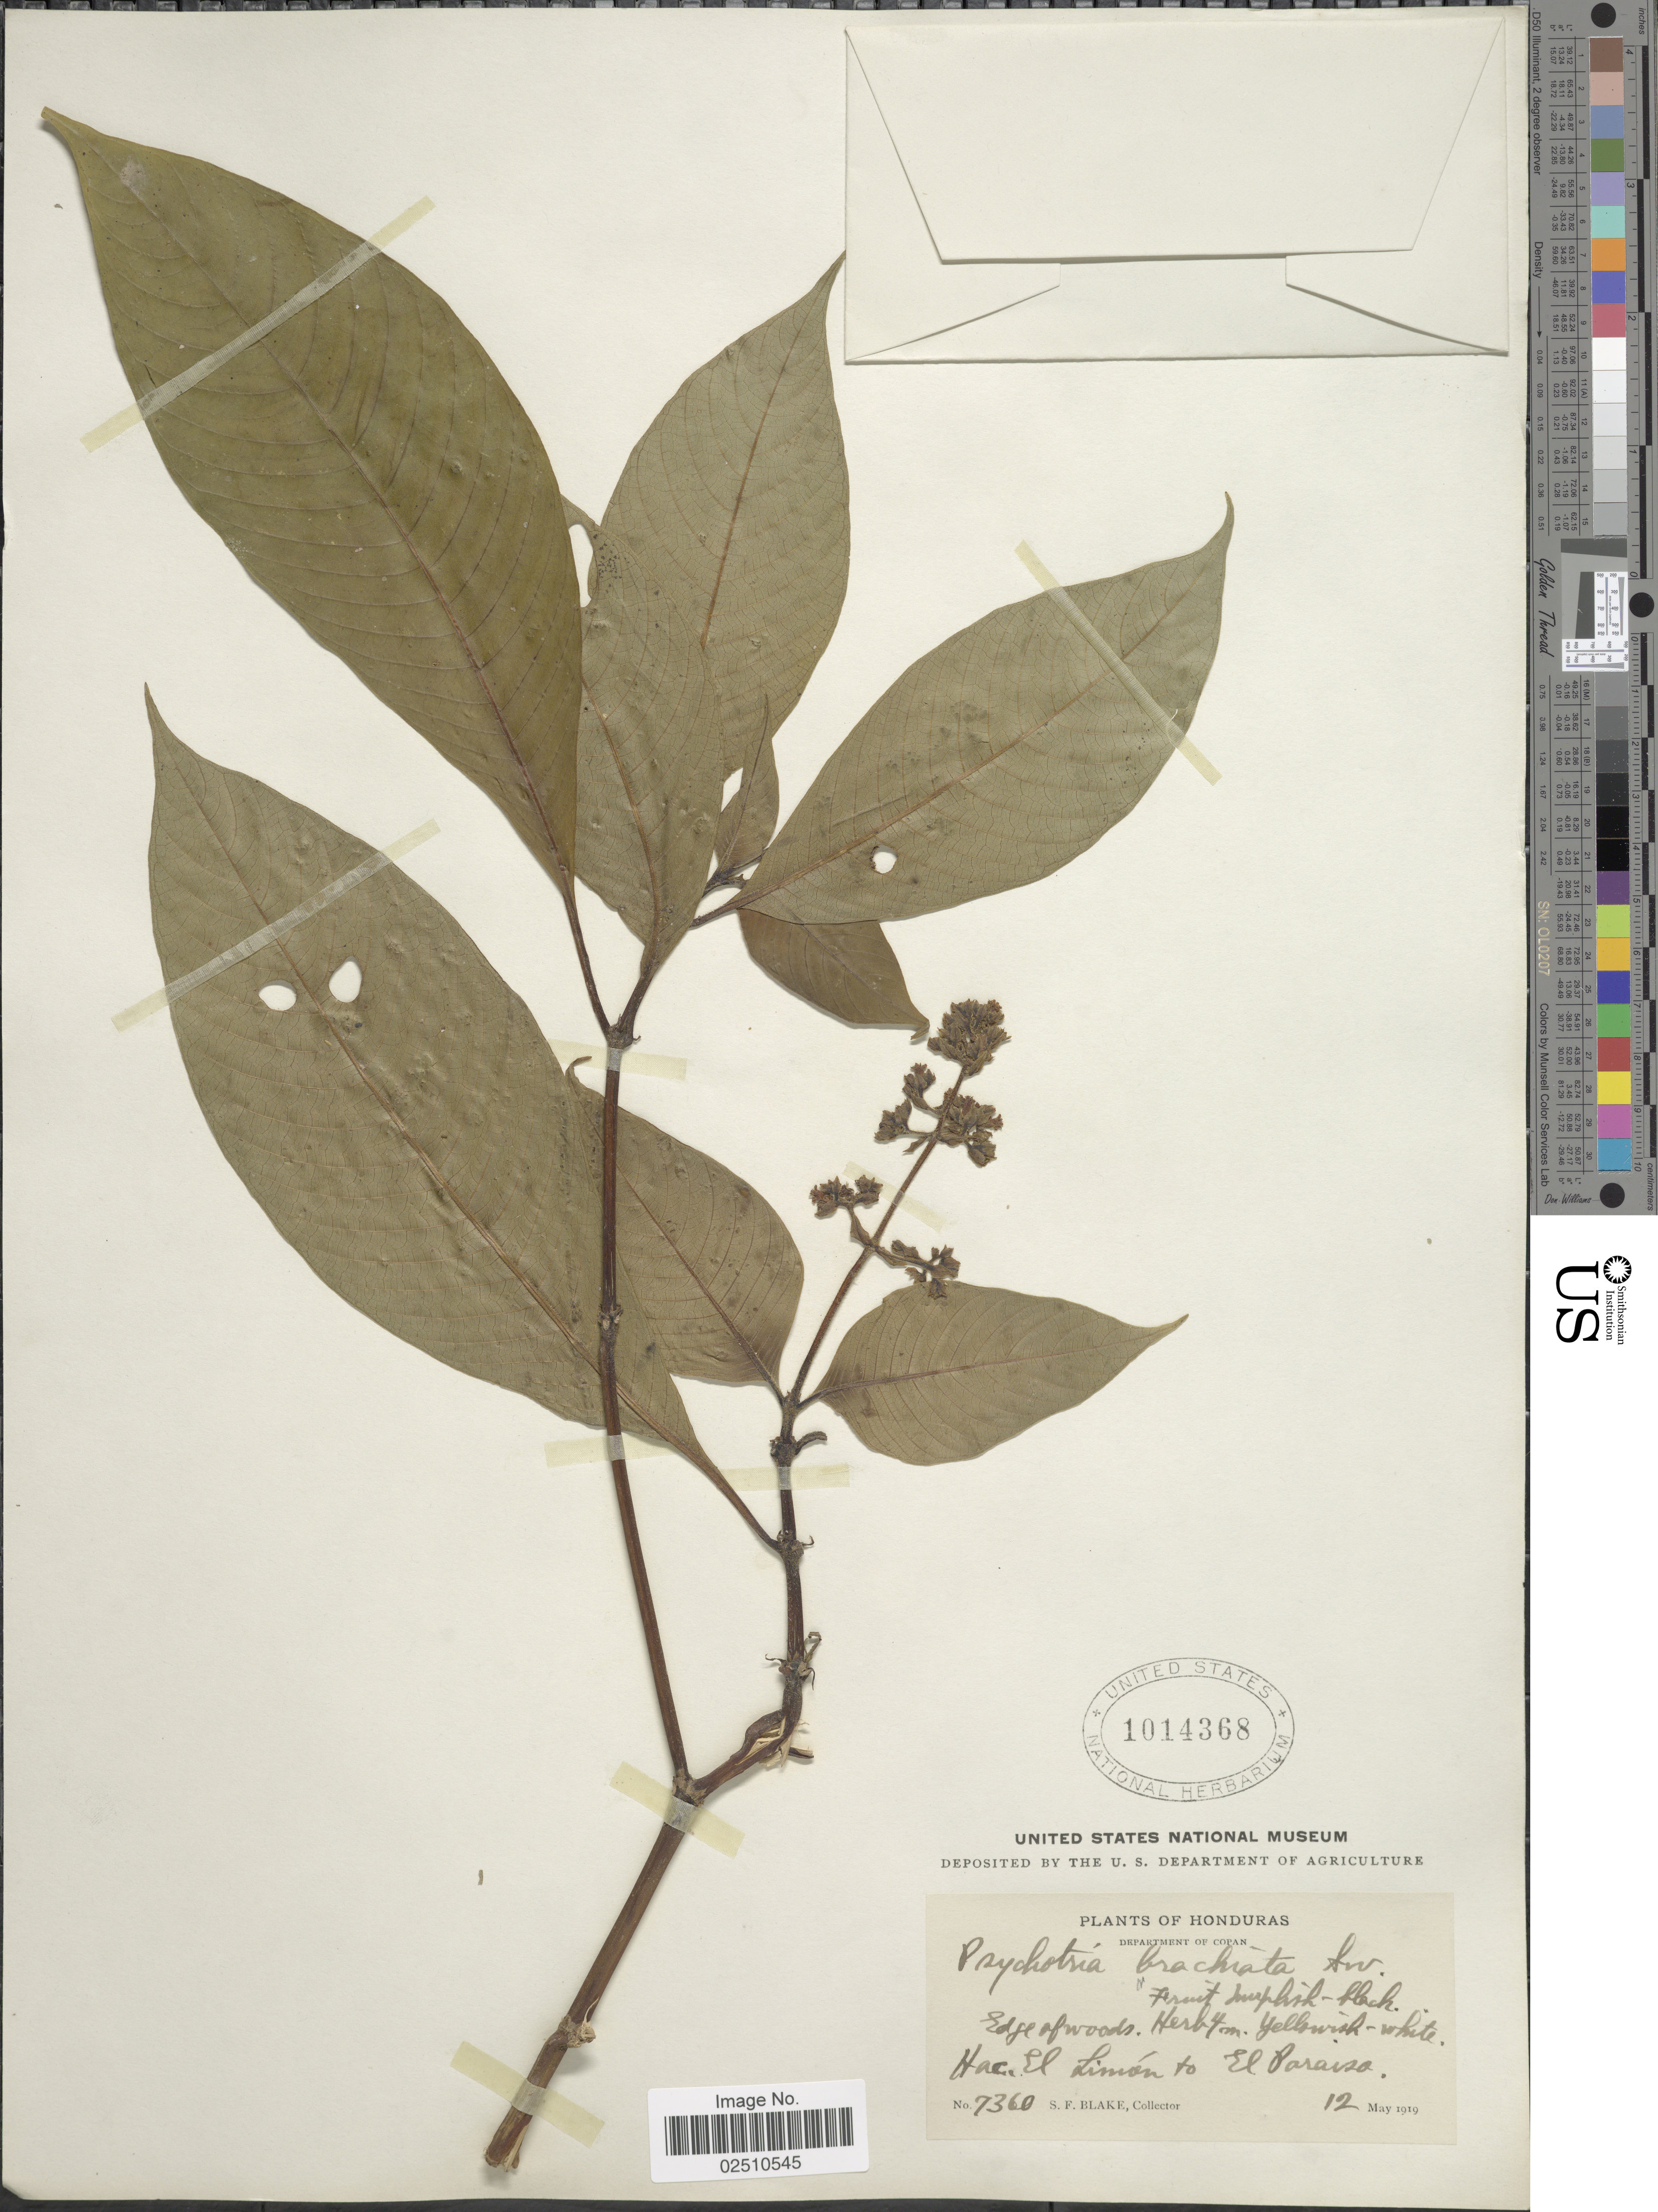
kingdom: Plantae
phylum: Tracheophyta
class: Magnoliopsida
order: Gentianales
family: Rubiaceae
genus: Psychotria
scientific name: Psychotria brachiata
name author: Sw.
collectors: S. Blake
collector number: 7360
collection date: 1919-05-12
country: Honduras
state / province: Copán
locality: Hac. El Limon to El Paraiso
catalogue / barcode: US 1014368